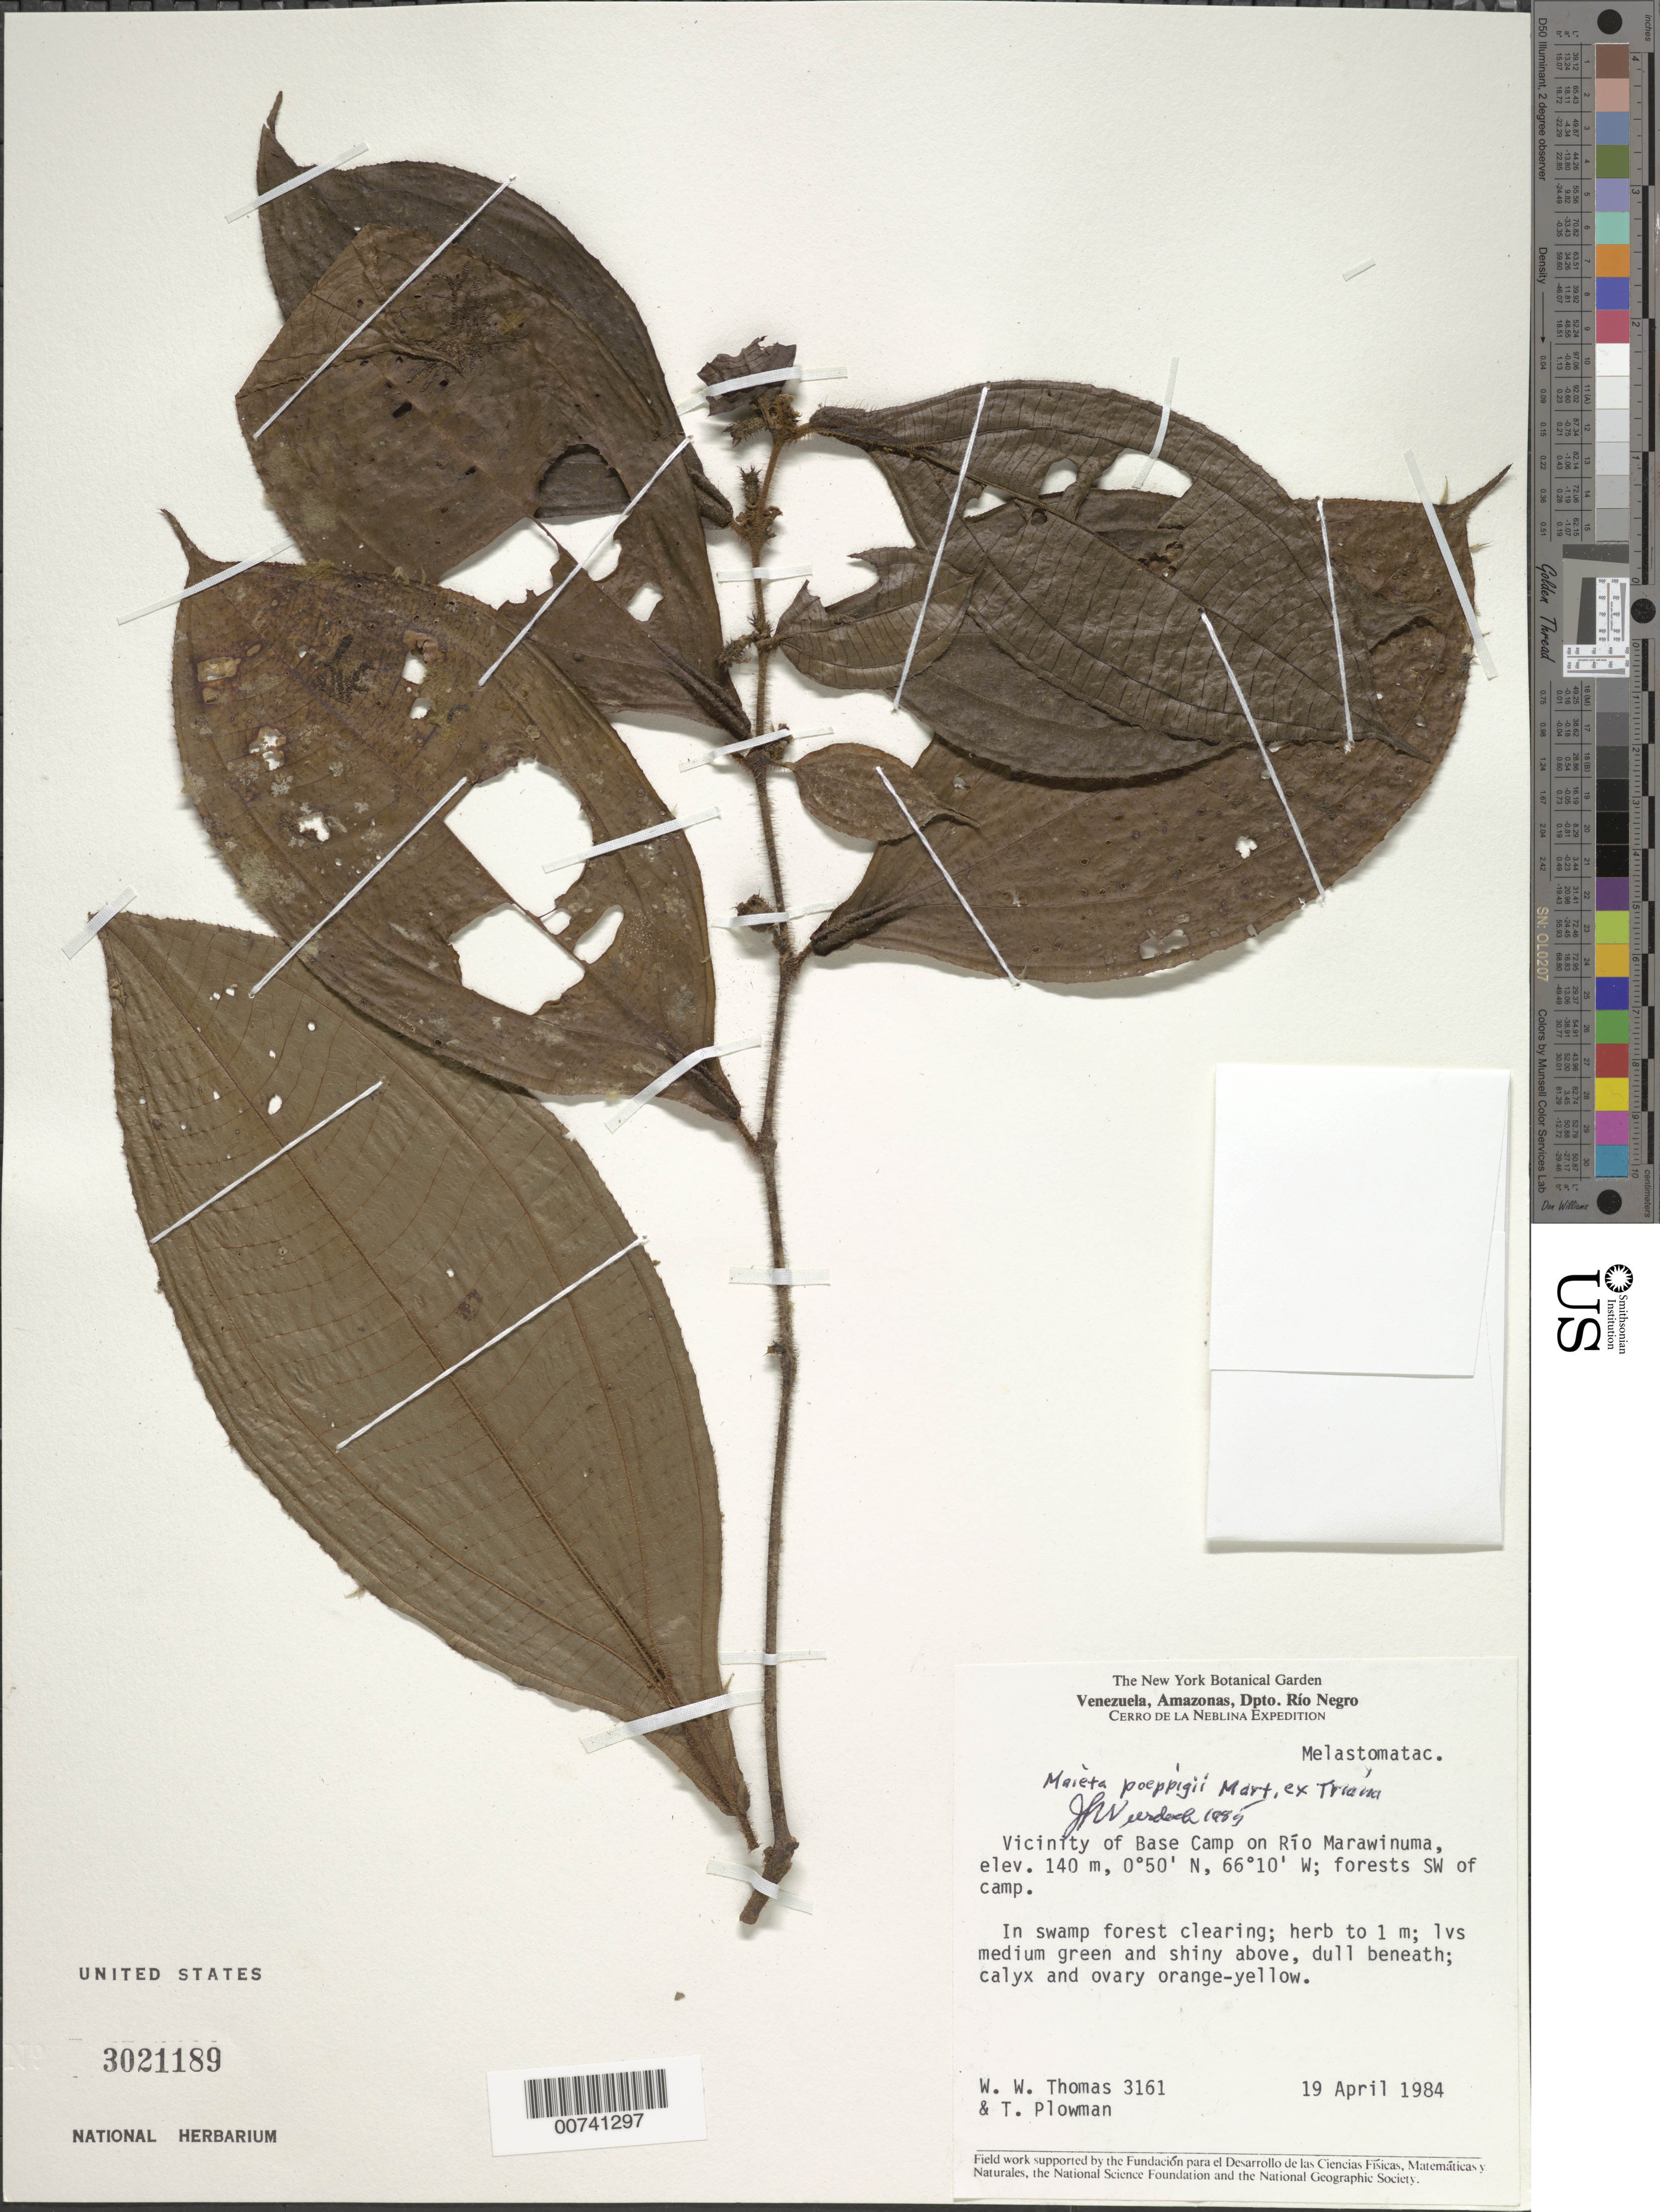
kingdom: Plantae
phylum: Tracheophyta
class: Magnoliopsida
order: Myrtales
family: Melastomataceae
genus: Maieta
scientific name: Maieta poeppigii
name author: Mart. ex Cogn.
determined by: Wurdack, John J., (US), US (UNITED STATES)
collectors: W. W. Thomas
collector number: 3161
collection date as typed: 19-Apr-84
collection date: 1984-04-19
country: Venezuela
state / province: Amazonas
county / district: Río Negro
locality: Cerro de la Neblina Base Camp, Río Mawarinuma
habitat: Swamp forest clearing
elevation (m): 140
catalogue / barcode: US 3021189